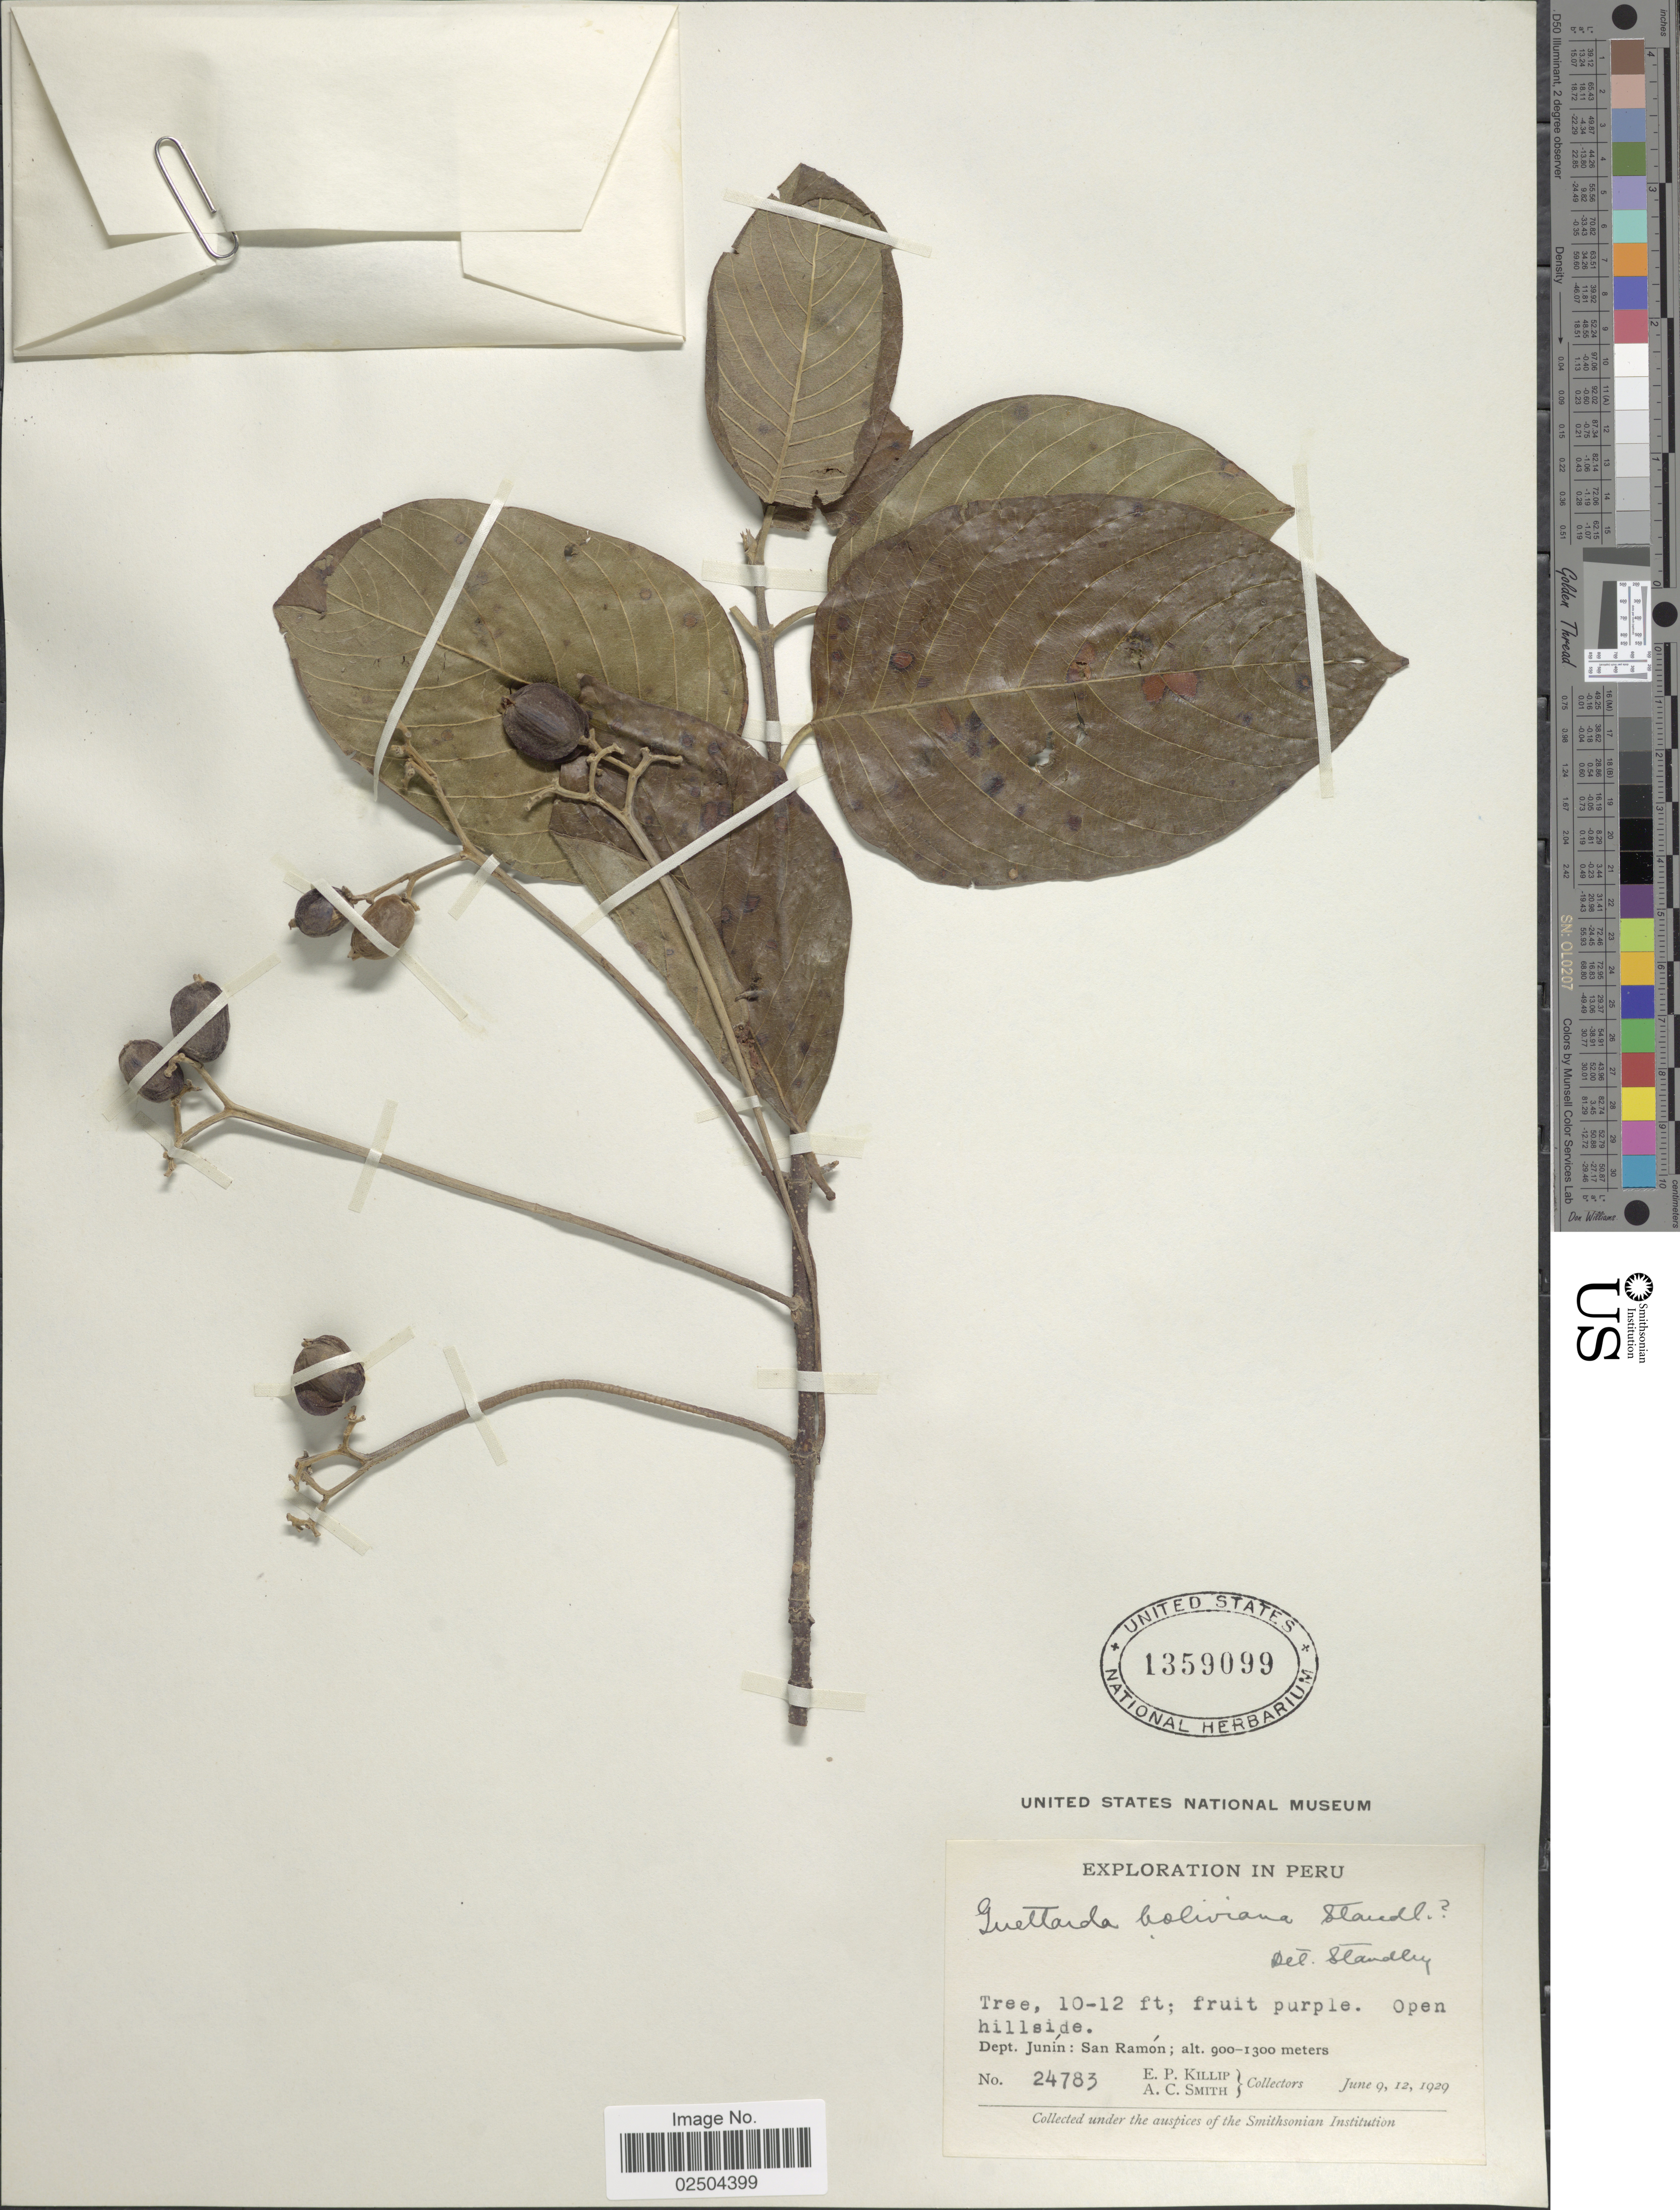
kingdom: Plantae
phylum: Tracheophyta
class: Magnoliopsida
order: Gentianales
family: Rubiaceae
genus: Guettarda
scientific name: Guettarda boliviana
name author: Standl.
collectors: E. P. Killip & A. C. Smith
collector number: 24783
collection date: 1929-06-09/1929-06-12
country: Peru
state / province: Junín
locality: Dept. Junin: San Ramon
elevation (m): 900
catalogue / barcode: US 1359099